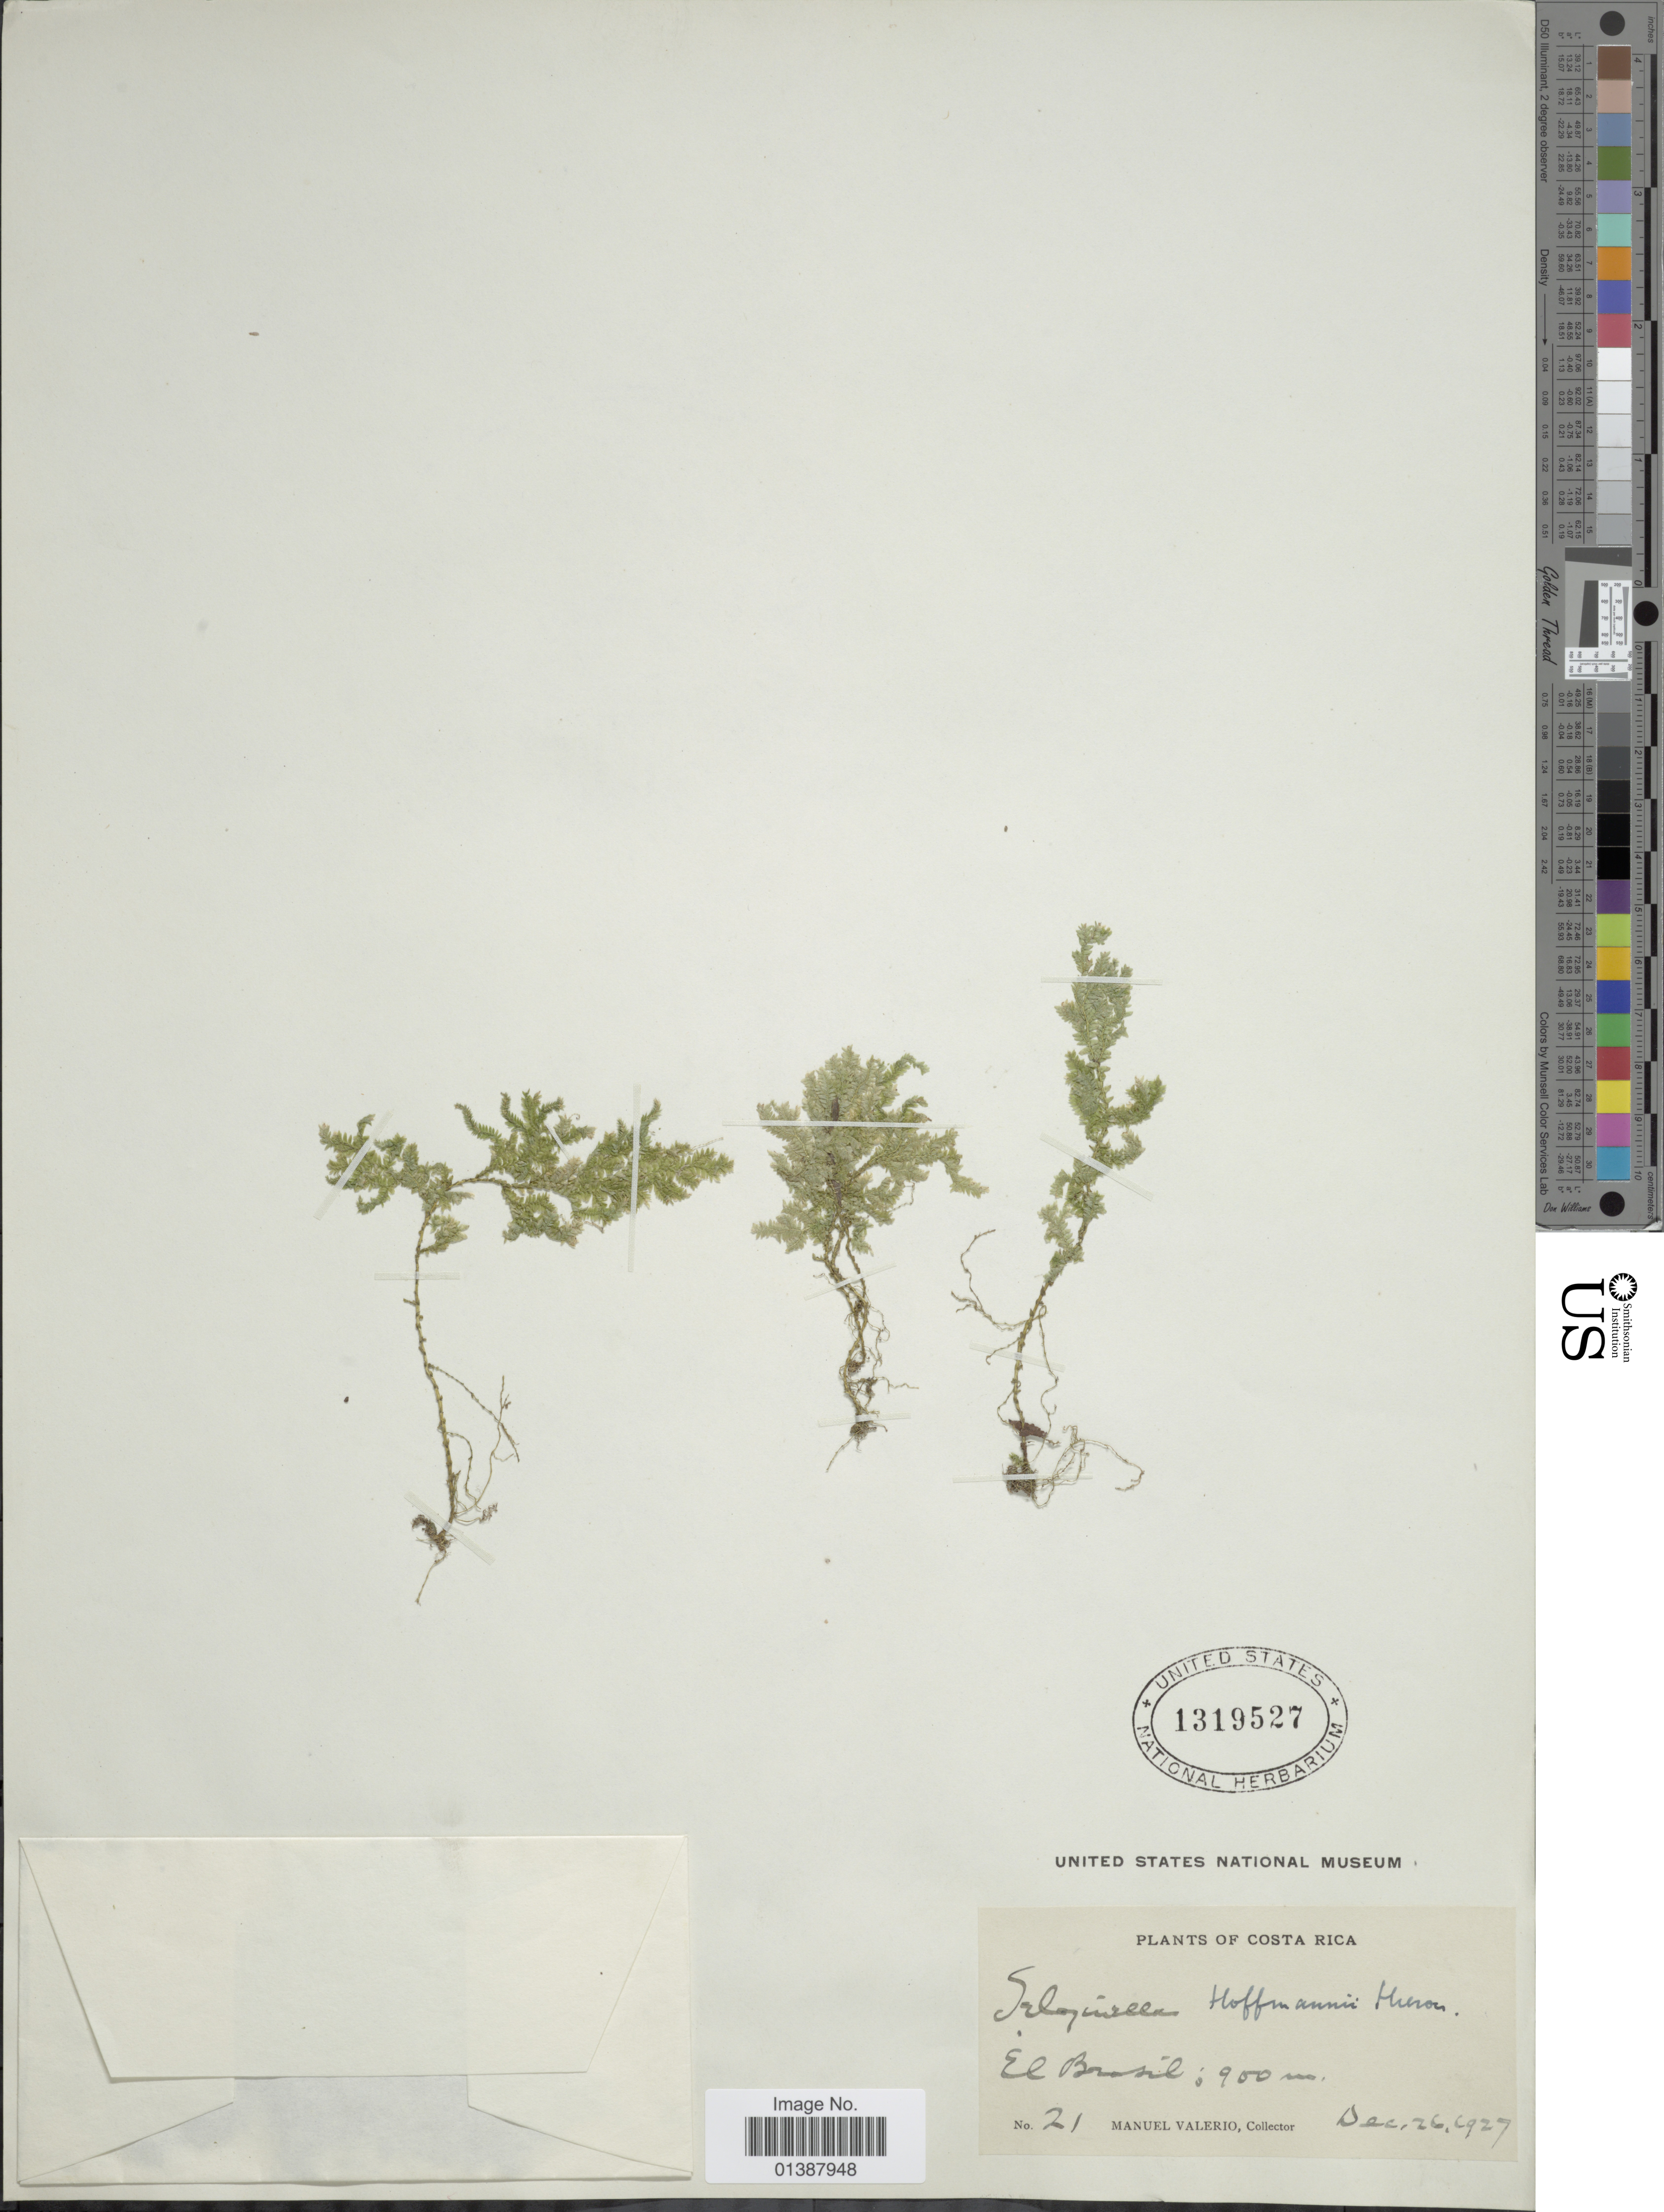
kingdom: Plantae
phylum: Tracheophyta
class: Lycopodiopsida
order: Selaginellales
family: Selaginellaceae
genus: Selaginella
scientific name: Selaginella hoffmannii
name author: Hieron.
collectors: M. Valerio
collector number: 21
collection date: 1927-12-26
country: Costa Rica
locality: El Brasil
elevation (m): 900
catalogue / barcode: US 1319527